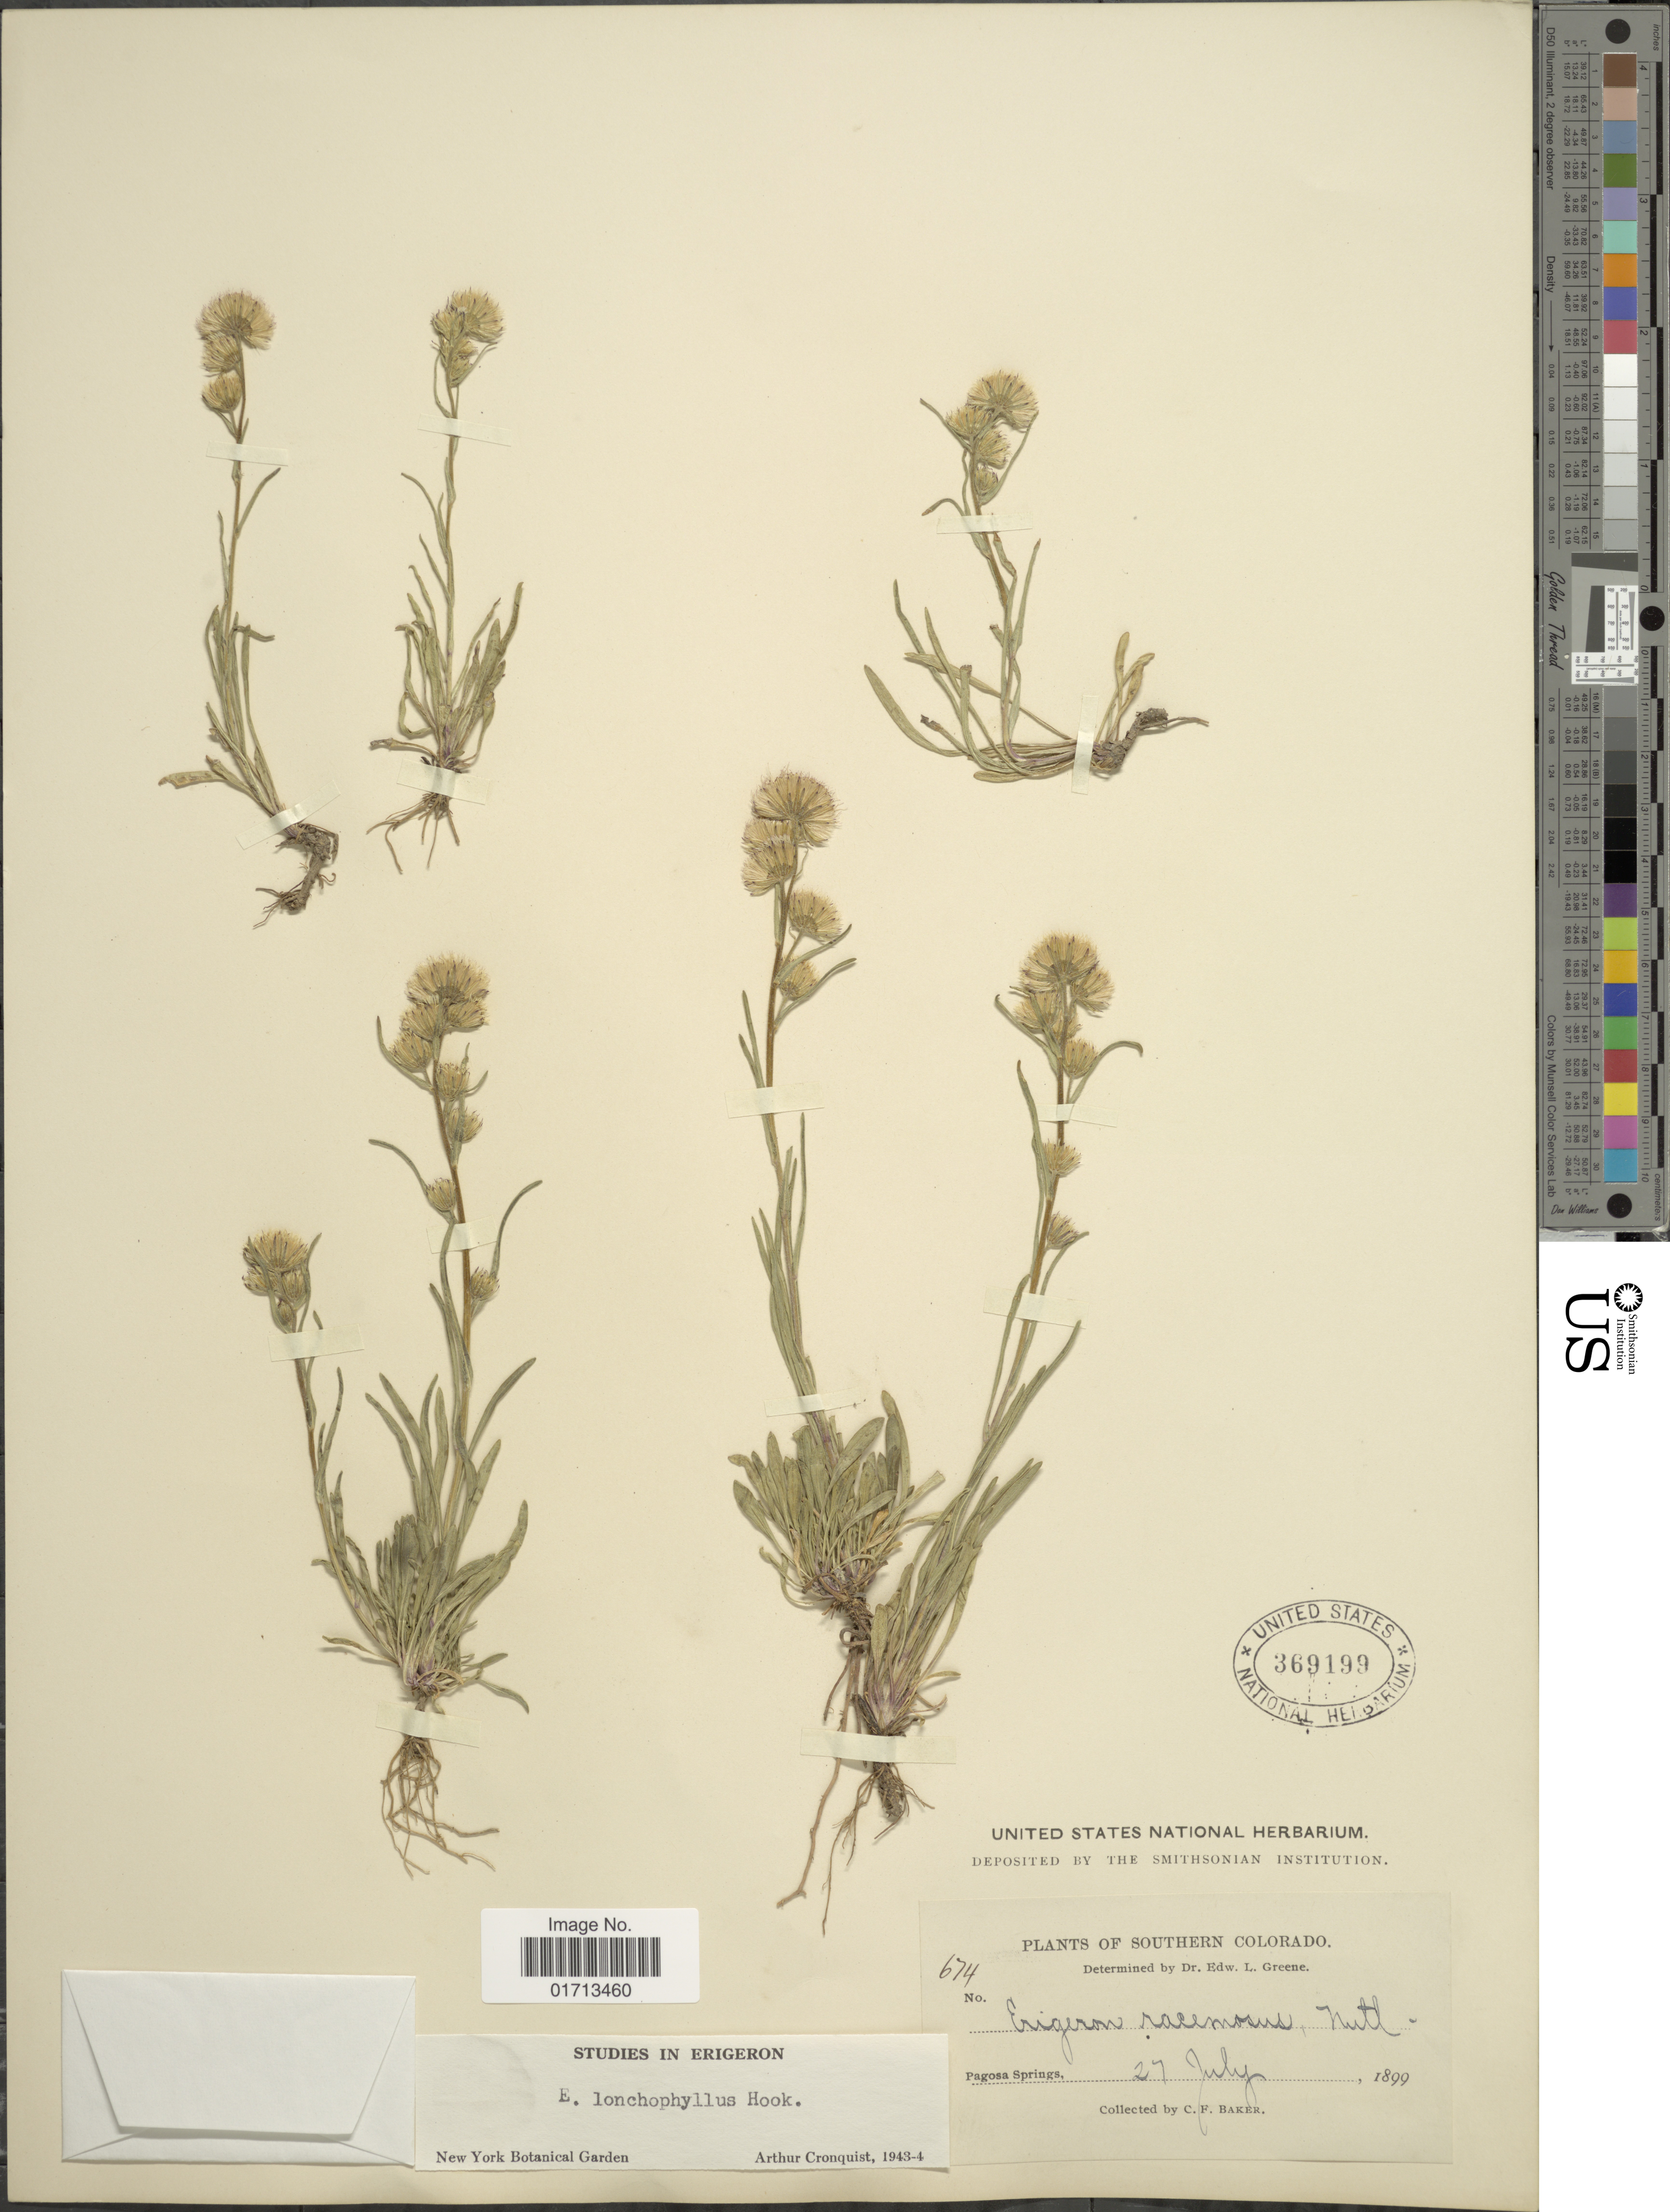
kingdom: Plantae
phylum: Tracheophyta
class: Magnoliopsida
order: Asterales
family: Asteraceae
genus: Erigeron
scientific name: Erigeron lonchophyllus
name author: Hook.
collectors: C. F. Baker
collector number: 674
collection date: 1899-07-27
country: United States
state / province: Colorado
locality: Southern Colorado. Pagosa Springs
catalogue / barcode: US 369199